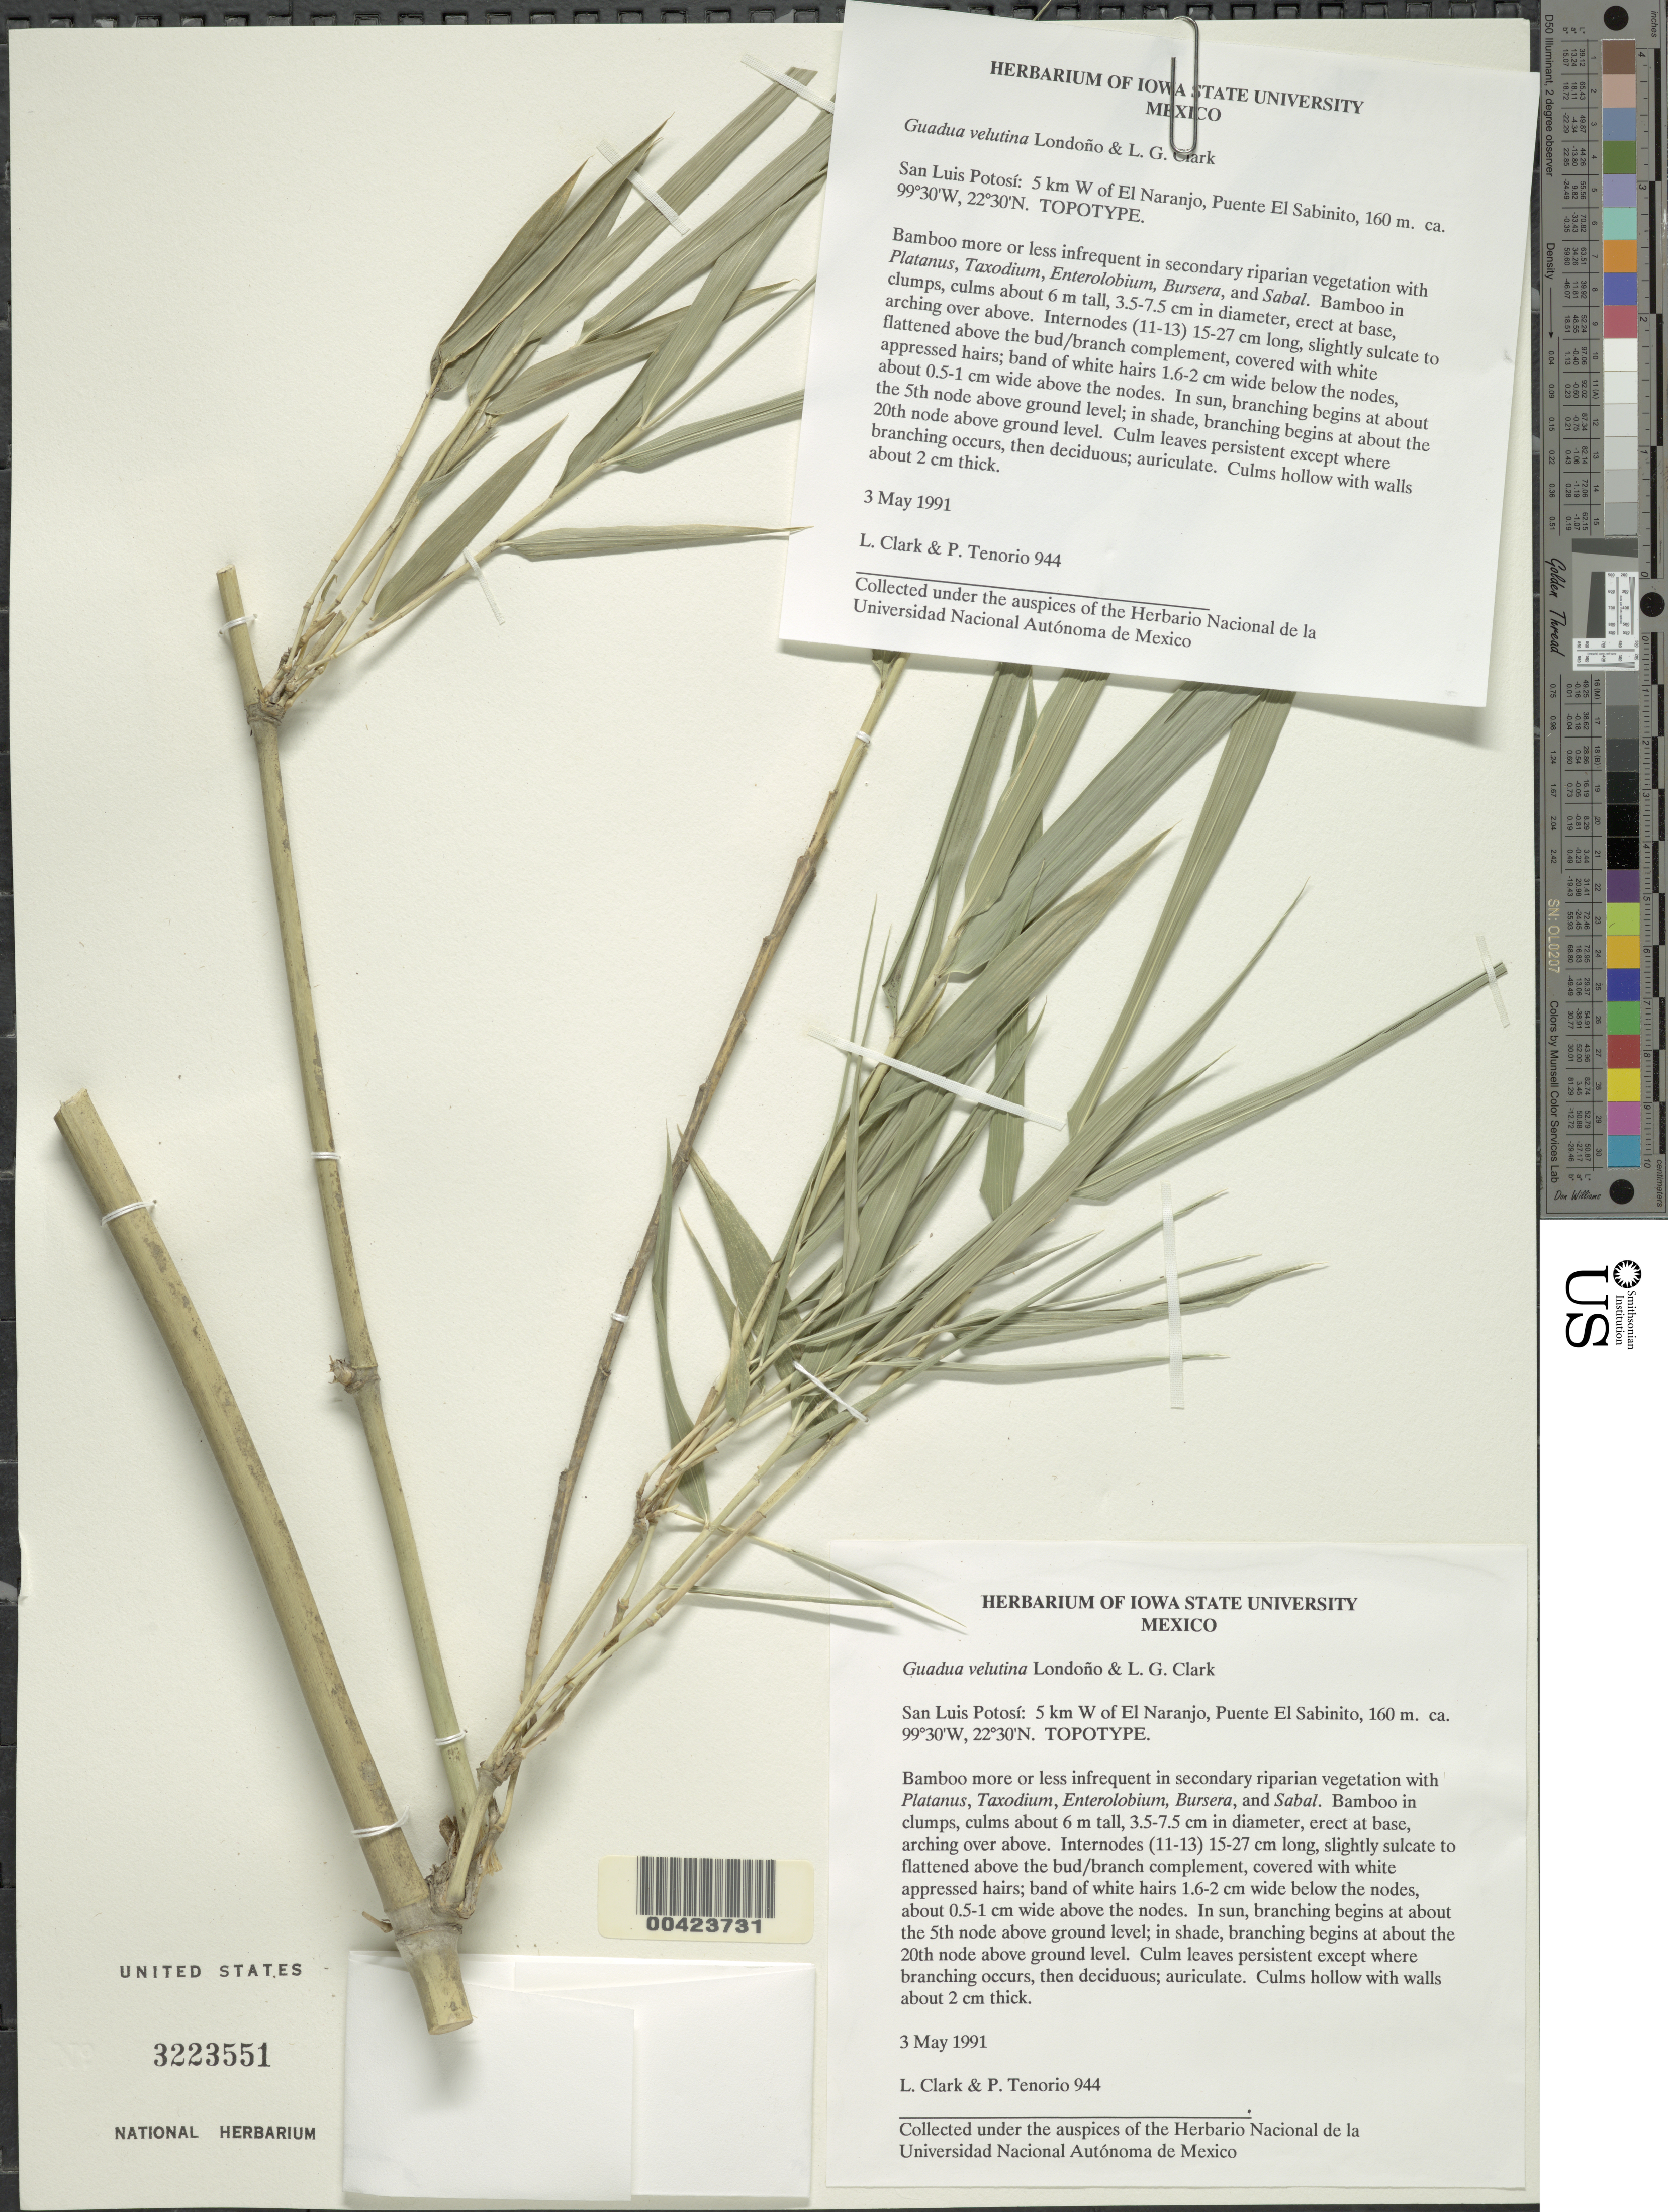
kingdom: Plantae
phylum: Tracheophyta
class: Liliopsida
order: Poales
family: Poaceae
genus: Guadua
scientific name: Guadua velutina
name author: Londoño & L.G. Clark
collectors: L. G. Clark & P. Tenorio L.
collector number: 944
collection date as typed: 03 May 1991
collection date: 1991-05-03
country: Mexico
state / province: San Luis Potosí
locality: Puente el sabinito; 5 km W of El Naranjo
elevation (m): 160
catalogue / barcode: US 3223551